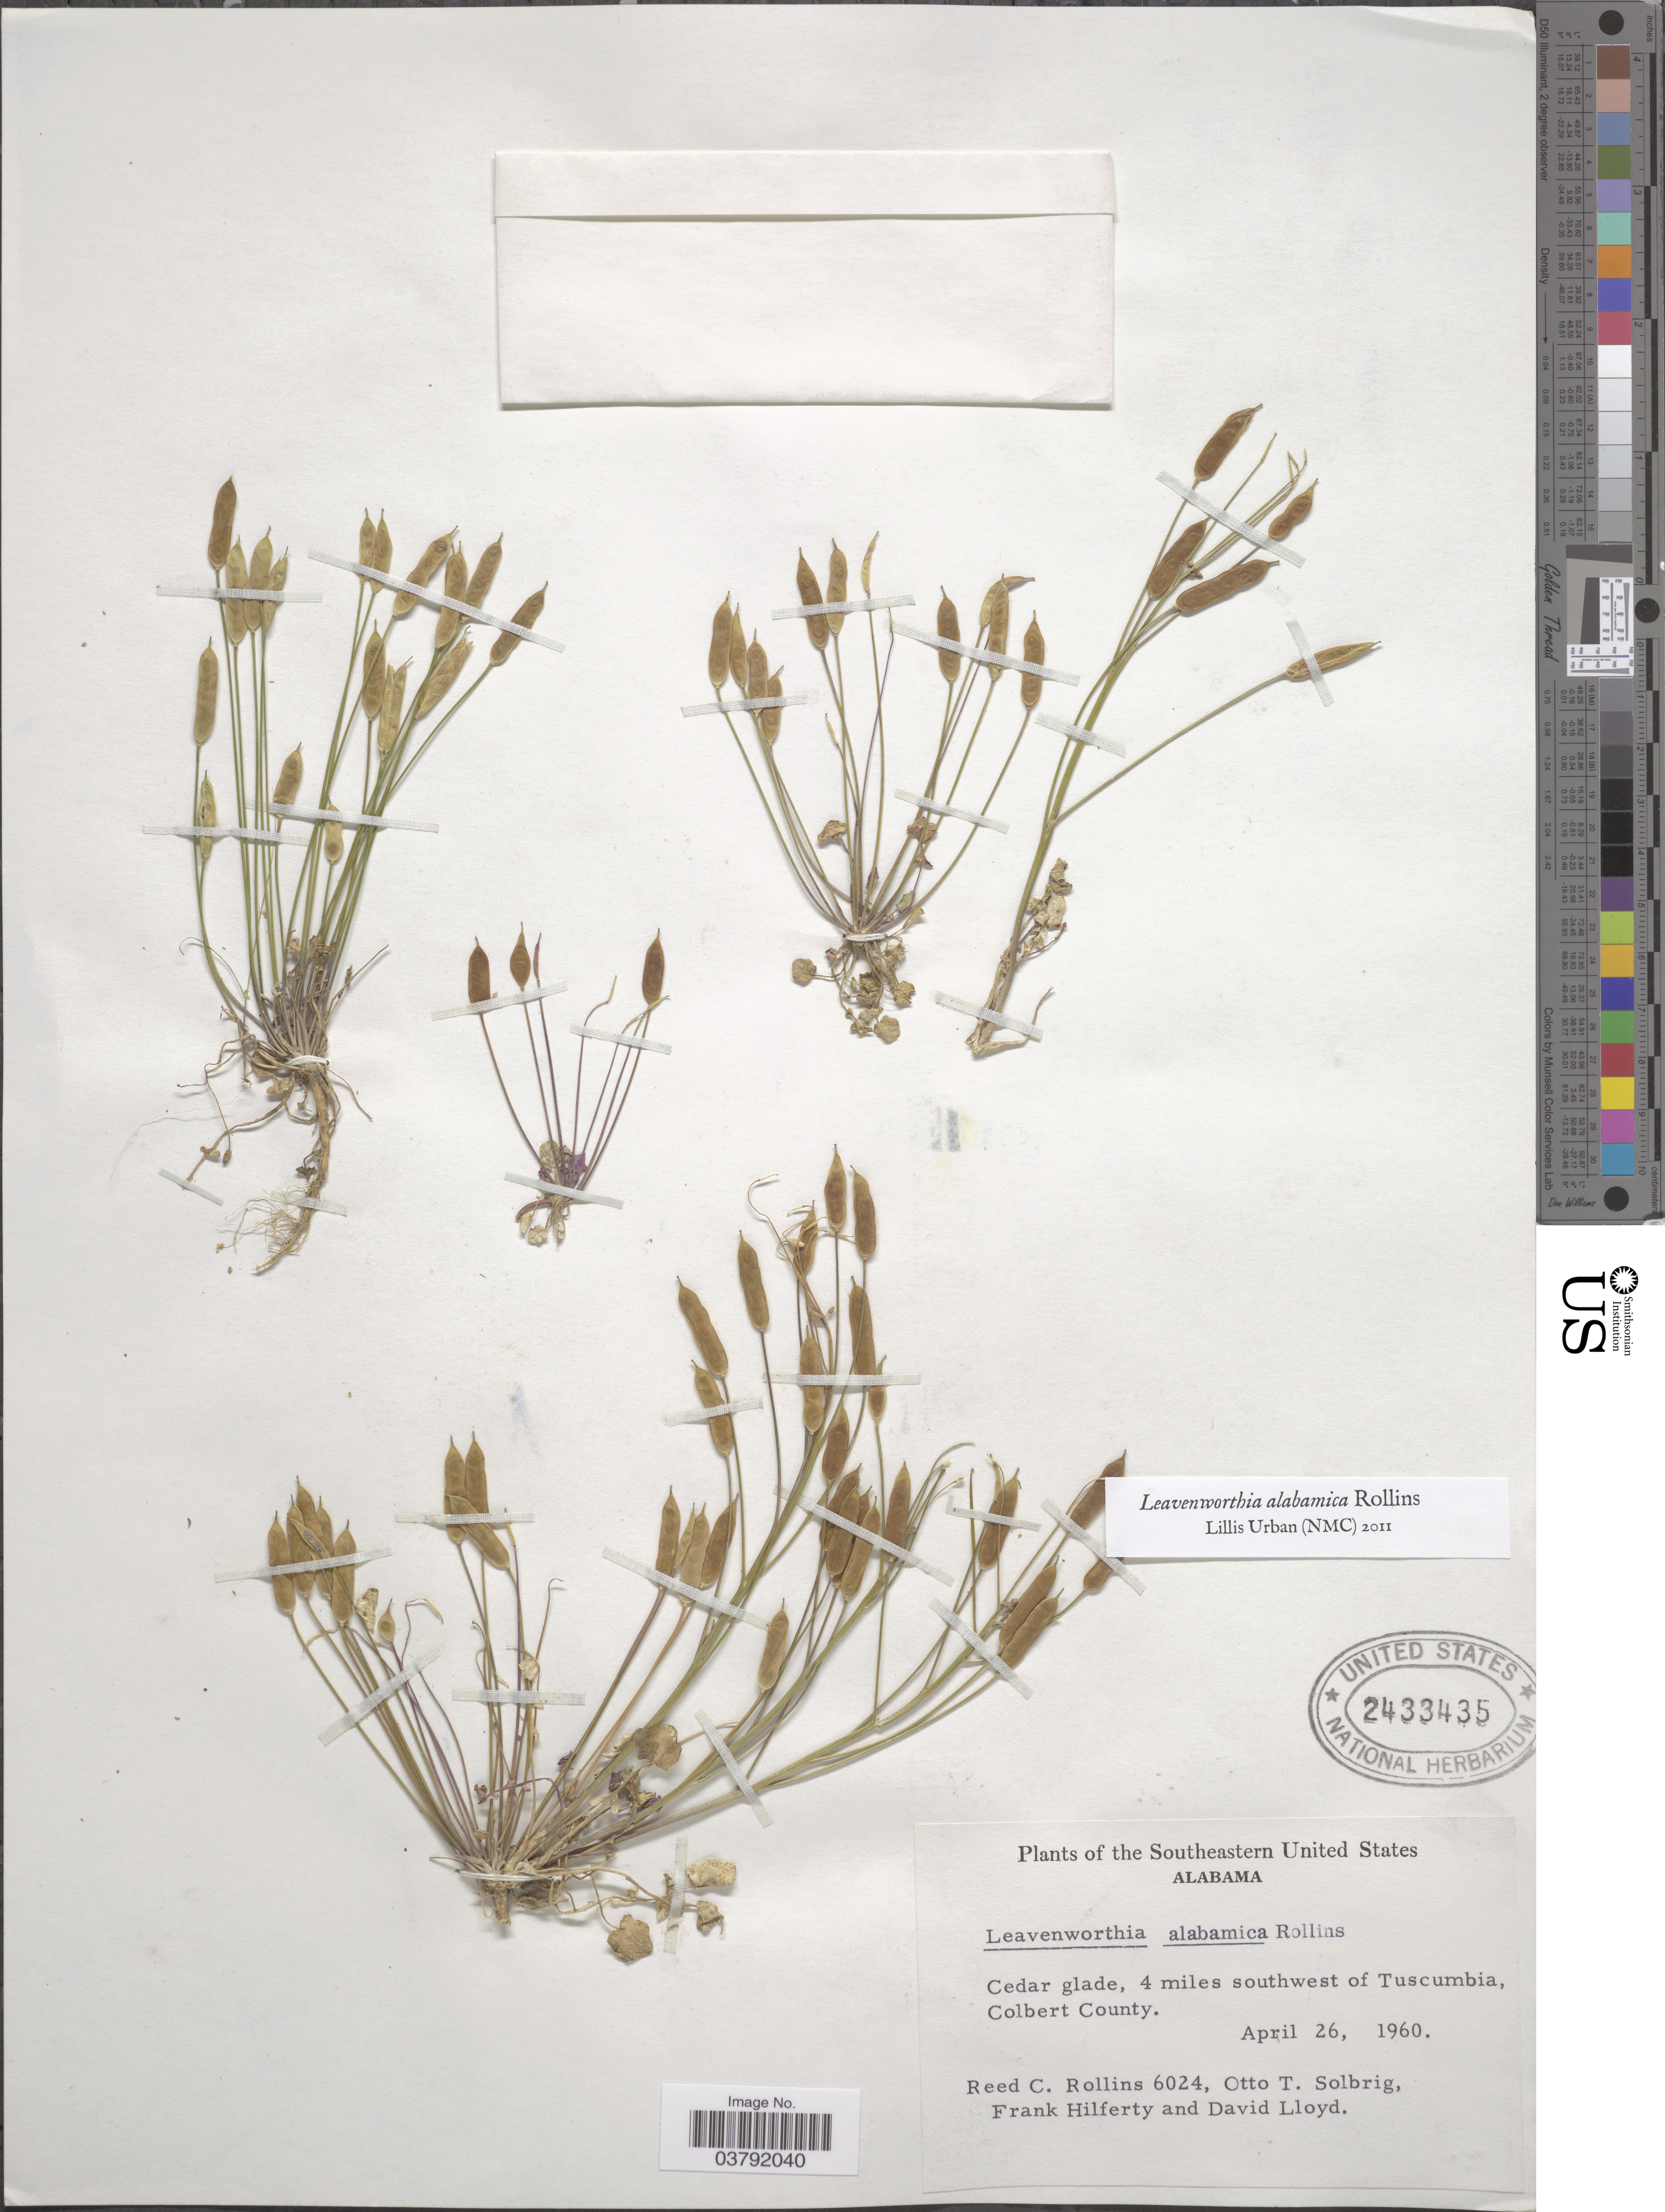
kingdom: Plantae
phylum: Tracheophyta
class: Magnoliopsida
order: Brassicales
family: Brassicaceae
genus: Leavenworthia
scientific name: Leavenworthia alabamica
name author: Rollins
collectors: R. C. Rollins, O. T. Solbrig, F. Hilferty & D. Lloyd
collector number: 6024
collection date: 1960-04-26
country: United States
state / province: Alabama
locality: Southeastern United States. Cedar glade, 4 miles southwest of Tuscumbia, Colbert County.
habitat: cedar glade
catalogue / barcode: US 2433435